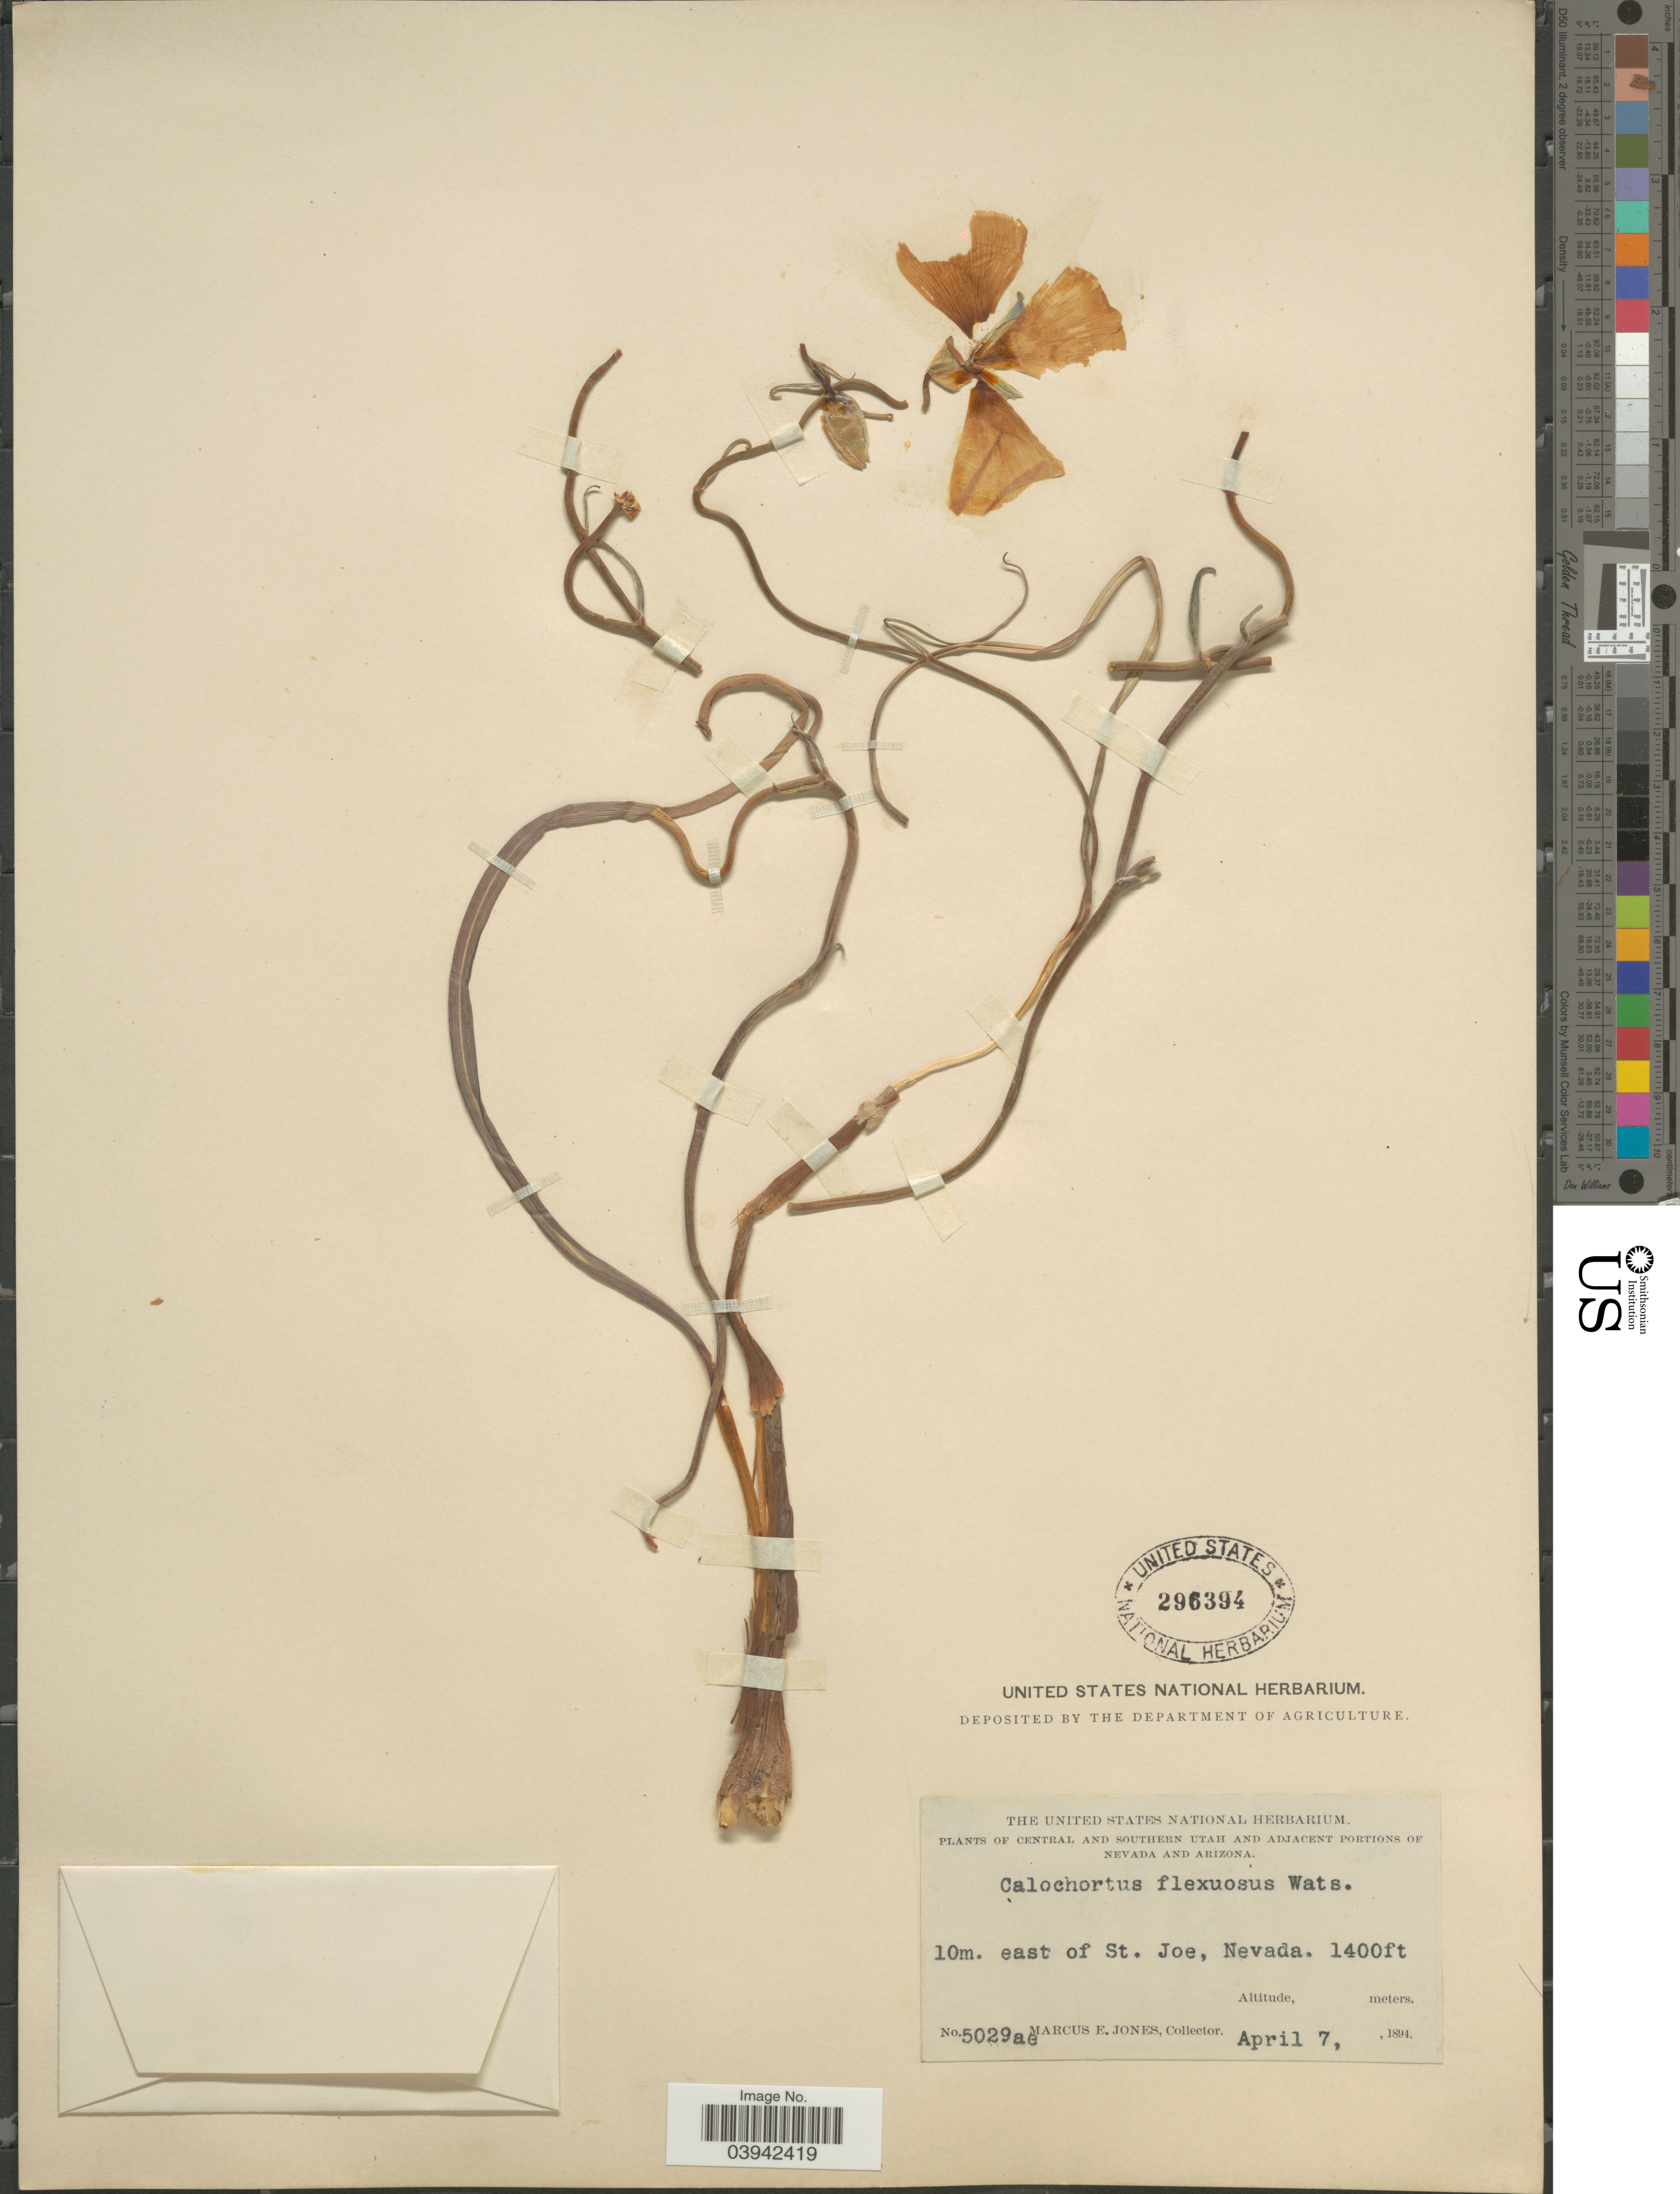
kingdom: Plantae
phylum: Tracheophyta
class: Liliopsida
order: Liliales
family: Liliaceae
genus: Calochortus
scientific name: Calochortus flexuosus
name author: S. Watson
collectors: M. E. Jones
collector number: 5029ae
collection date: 1894-04-07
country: United States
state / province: Nevada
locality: Adjacent Portions of Nevada. 10m. east of St. Joe.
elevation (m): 427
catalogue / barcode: US 296394